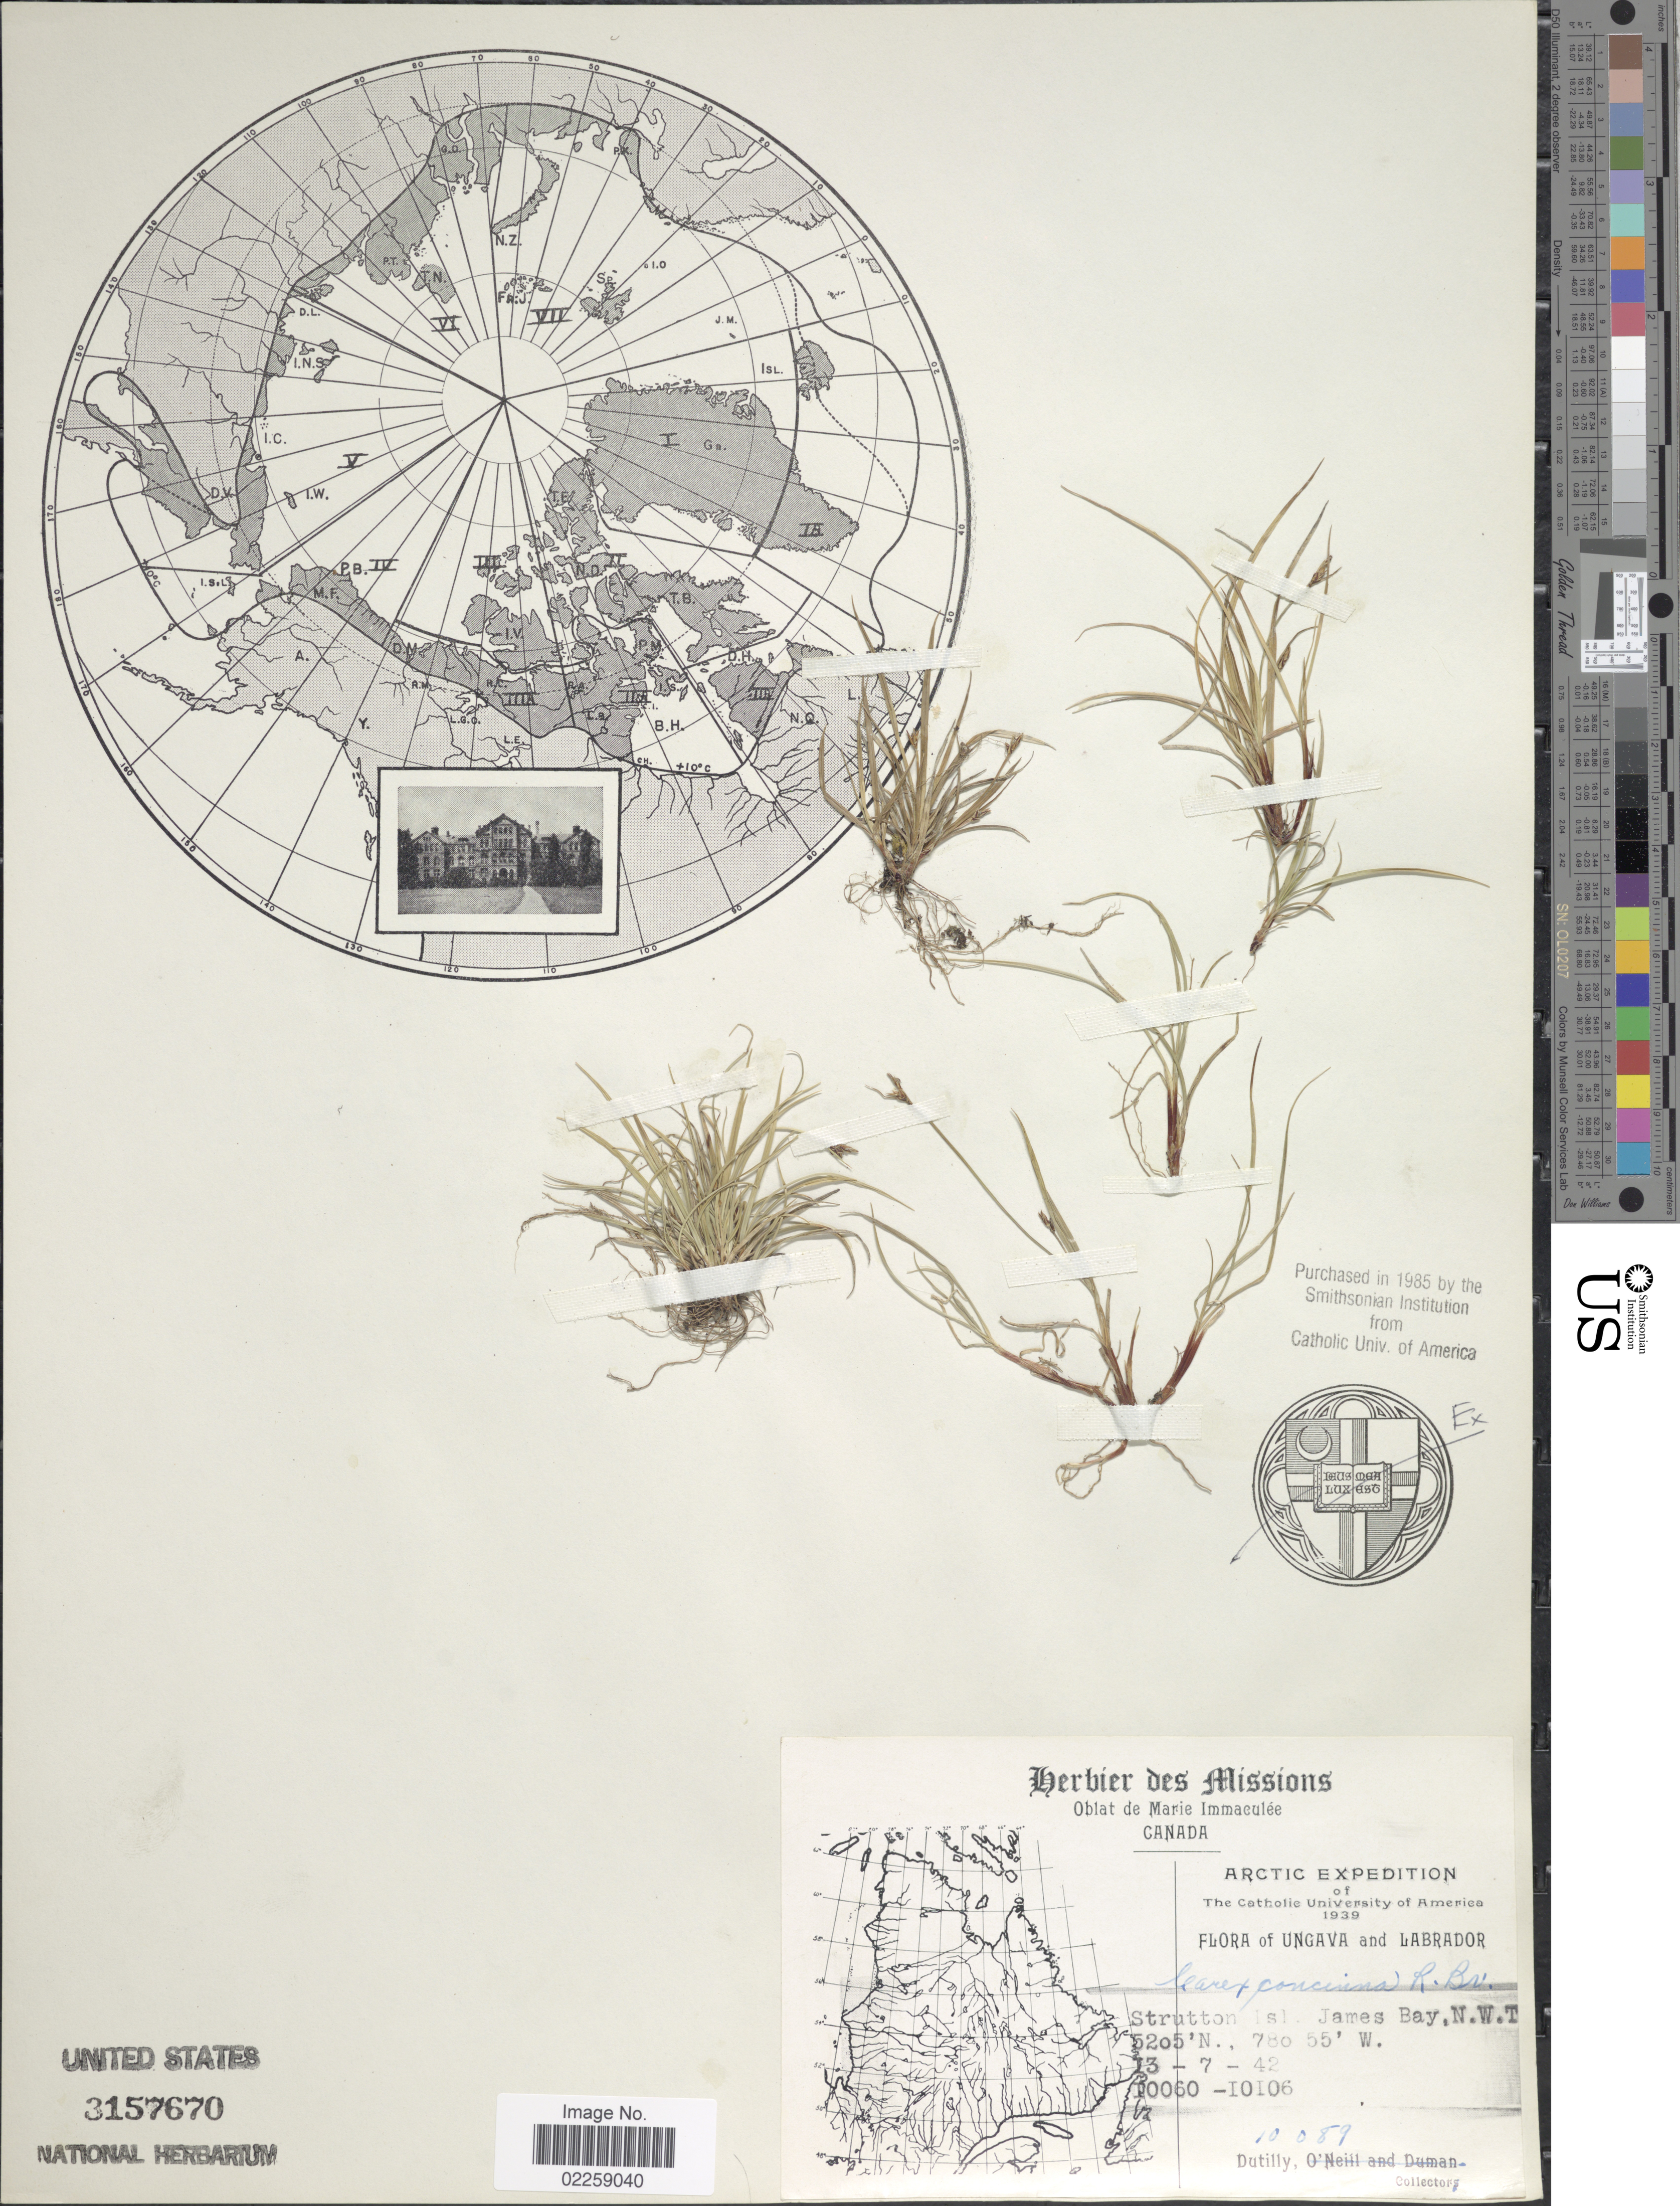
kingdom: Plantae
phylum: Tracheophyta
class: Liliopsida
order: Poales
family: Cyperaceae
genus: Carex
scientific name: Carex concinna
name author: R. Br.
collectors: -. Dutilly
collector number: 10089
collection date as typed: Transcribed d/m/y: 13/7/42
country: Canada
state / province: Northwest Territories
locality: Arctic. Ungava and Labrador. Strutton Isl., James Bay, N.W.T.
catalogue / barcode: US 3157670